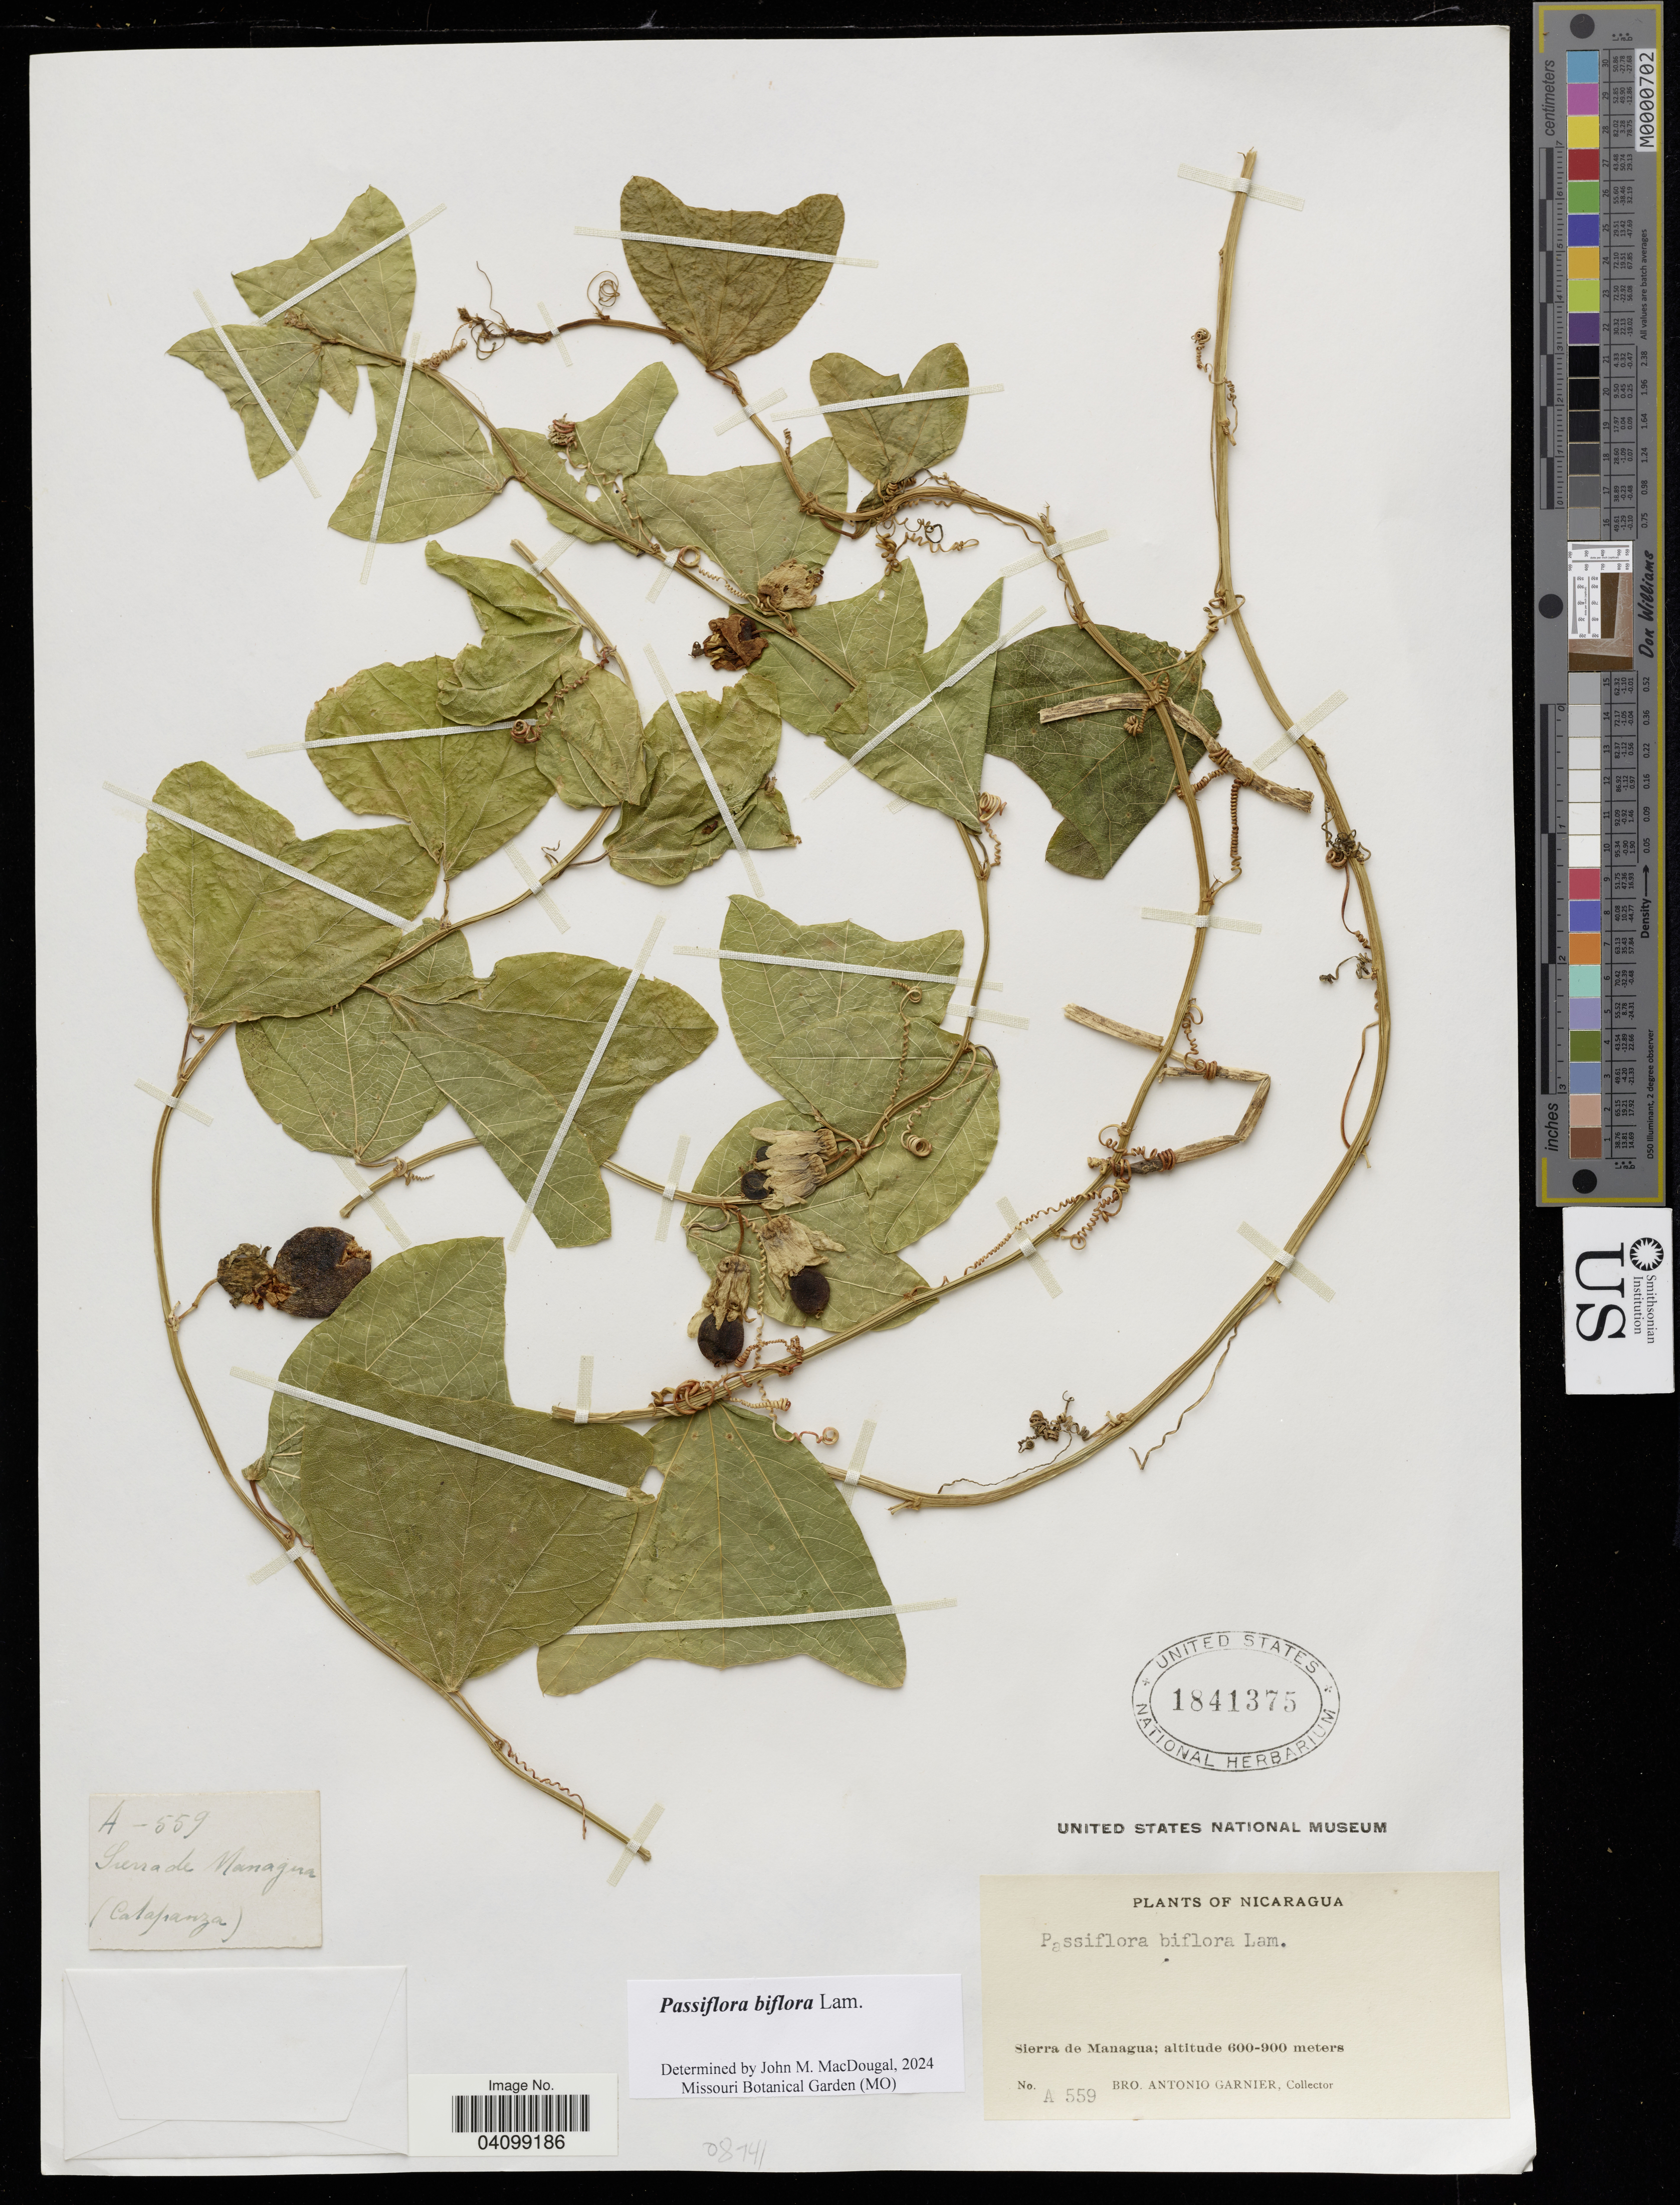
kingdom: Plantae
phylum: Tracheophyta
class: Magnoliopsida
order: Malpighiales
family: Passifloraceae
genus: Passiflora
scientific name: Passiflora biflora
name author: Lam.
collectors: Bro. A. Garnier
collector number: A 559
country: Nicaragua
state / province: Managua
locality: Sierra de Managua. (Calapanza).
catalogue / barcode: US 1841375